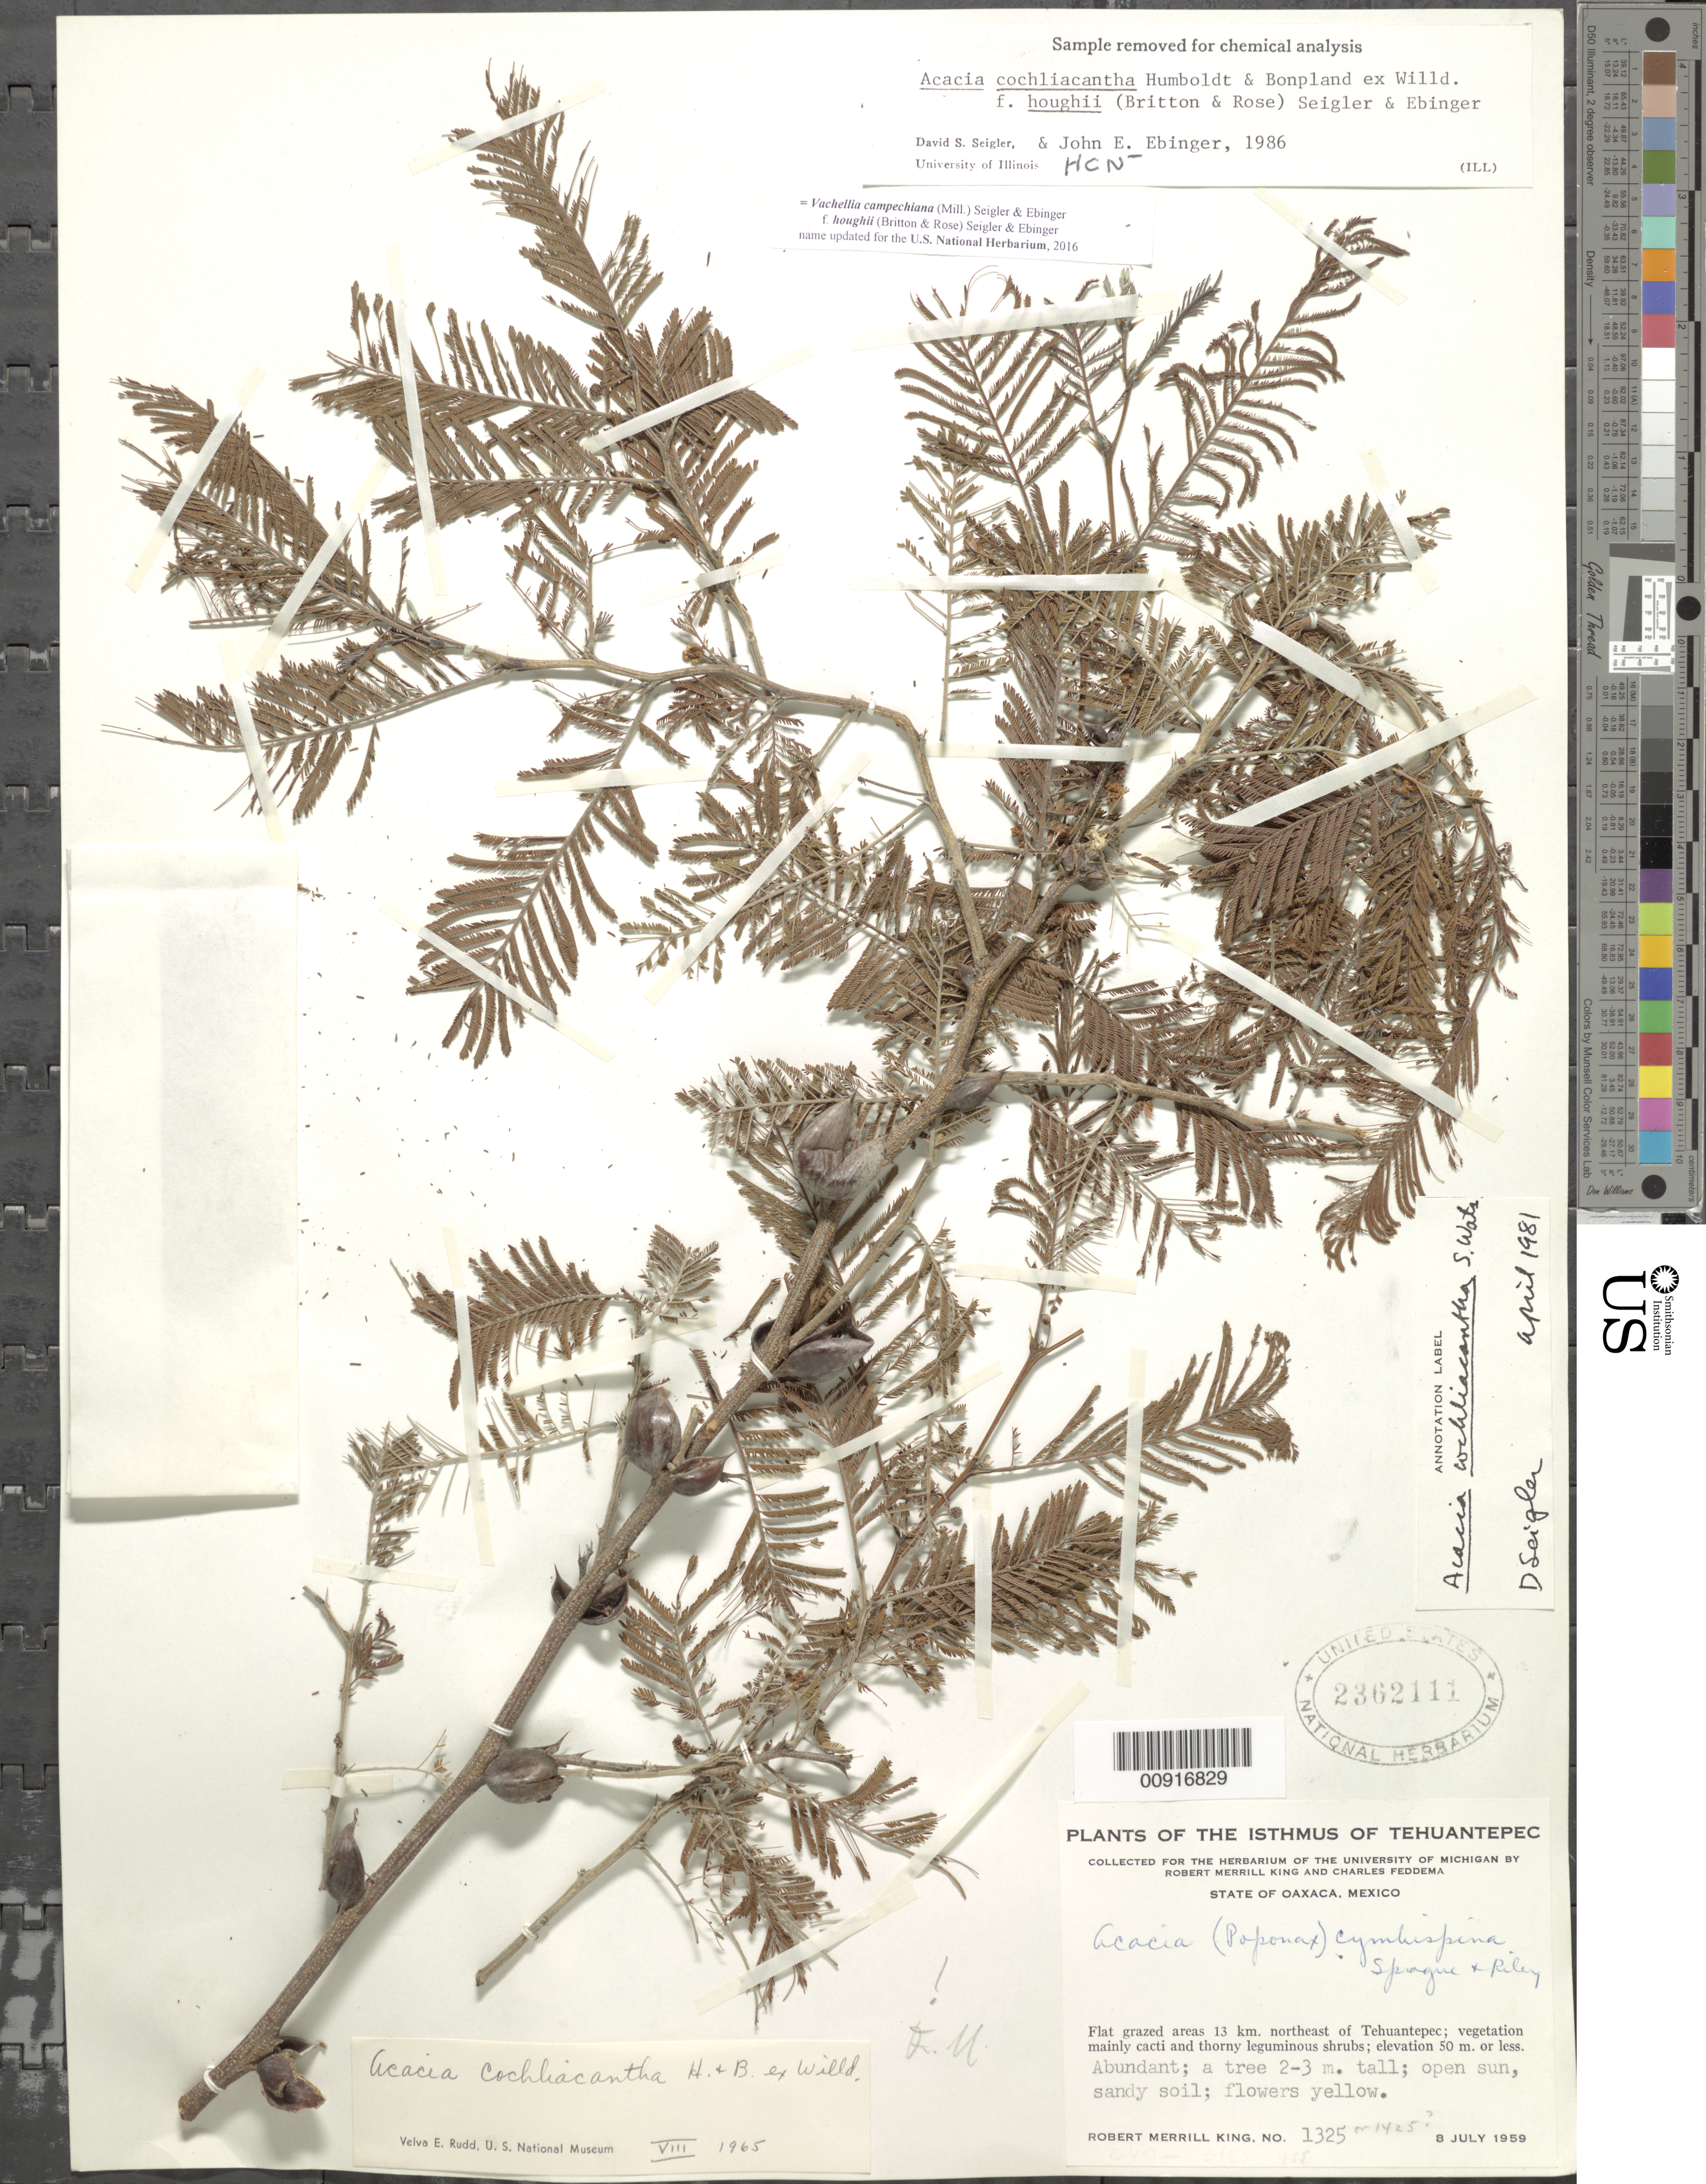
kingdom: Plantae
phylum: Tracheophyta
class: Magnoliopsida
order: Fabales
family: Fabaceae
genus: Vachellia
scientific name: Vachellia campechiana f. houghii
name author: (Britton & Rose) Seigler & Ebinger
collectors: R. M. King & C. Feddema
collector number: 1325 or 1425?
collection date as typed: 08 Jul 1959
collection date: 1959-07-08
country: Mexico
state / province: Oaxaca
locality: Flat grazed areas 13 km. northeast of Tehuantepec.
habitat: Open sun, sandy soil. Flat grazed areas. Vegetation mainly cacti and thorny leguminous shrubs.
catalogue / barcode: US 2362111